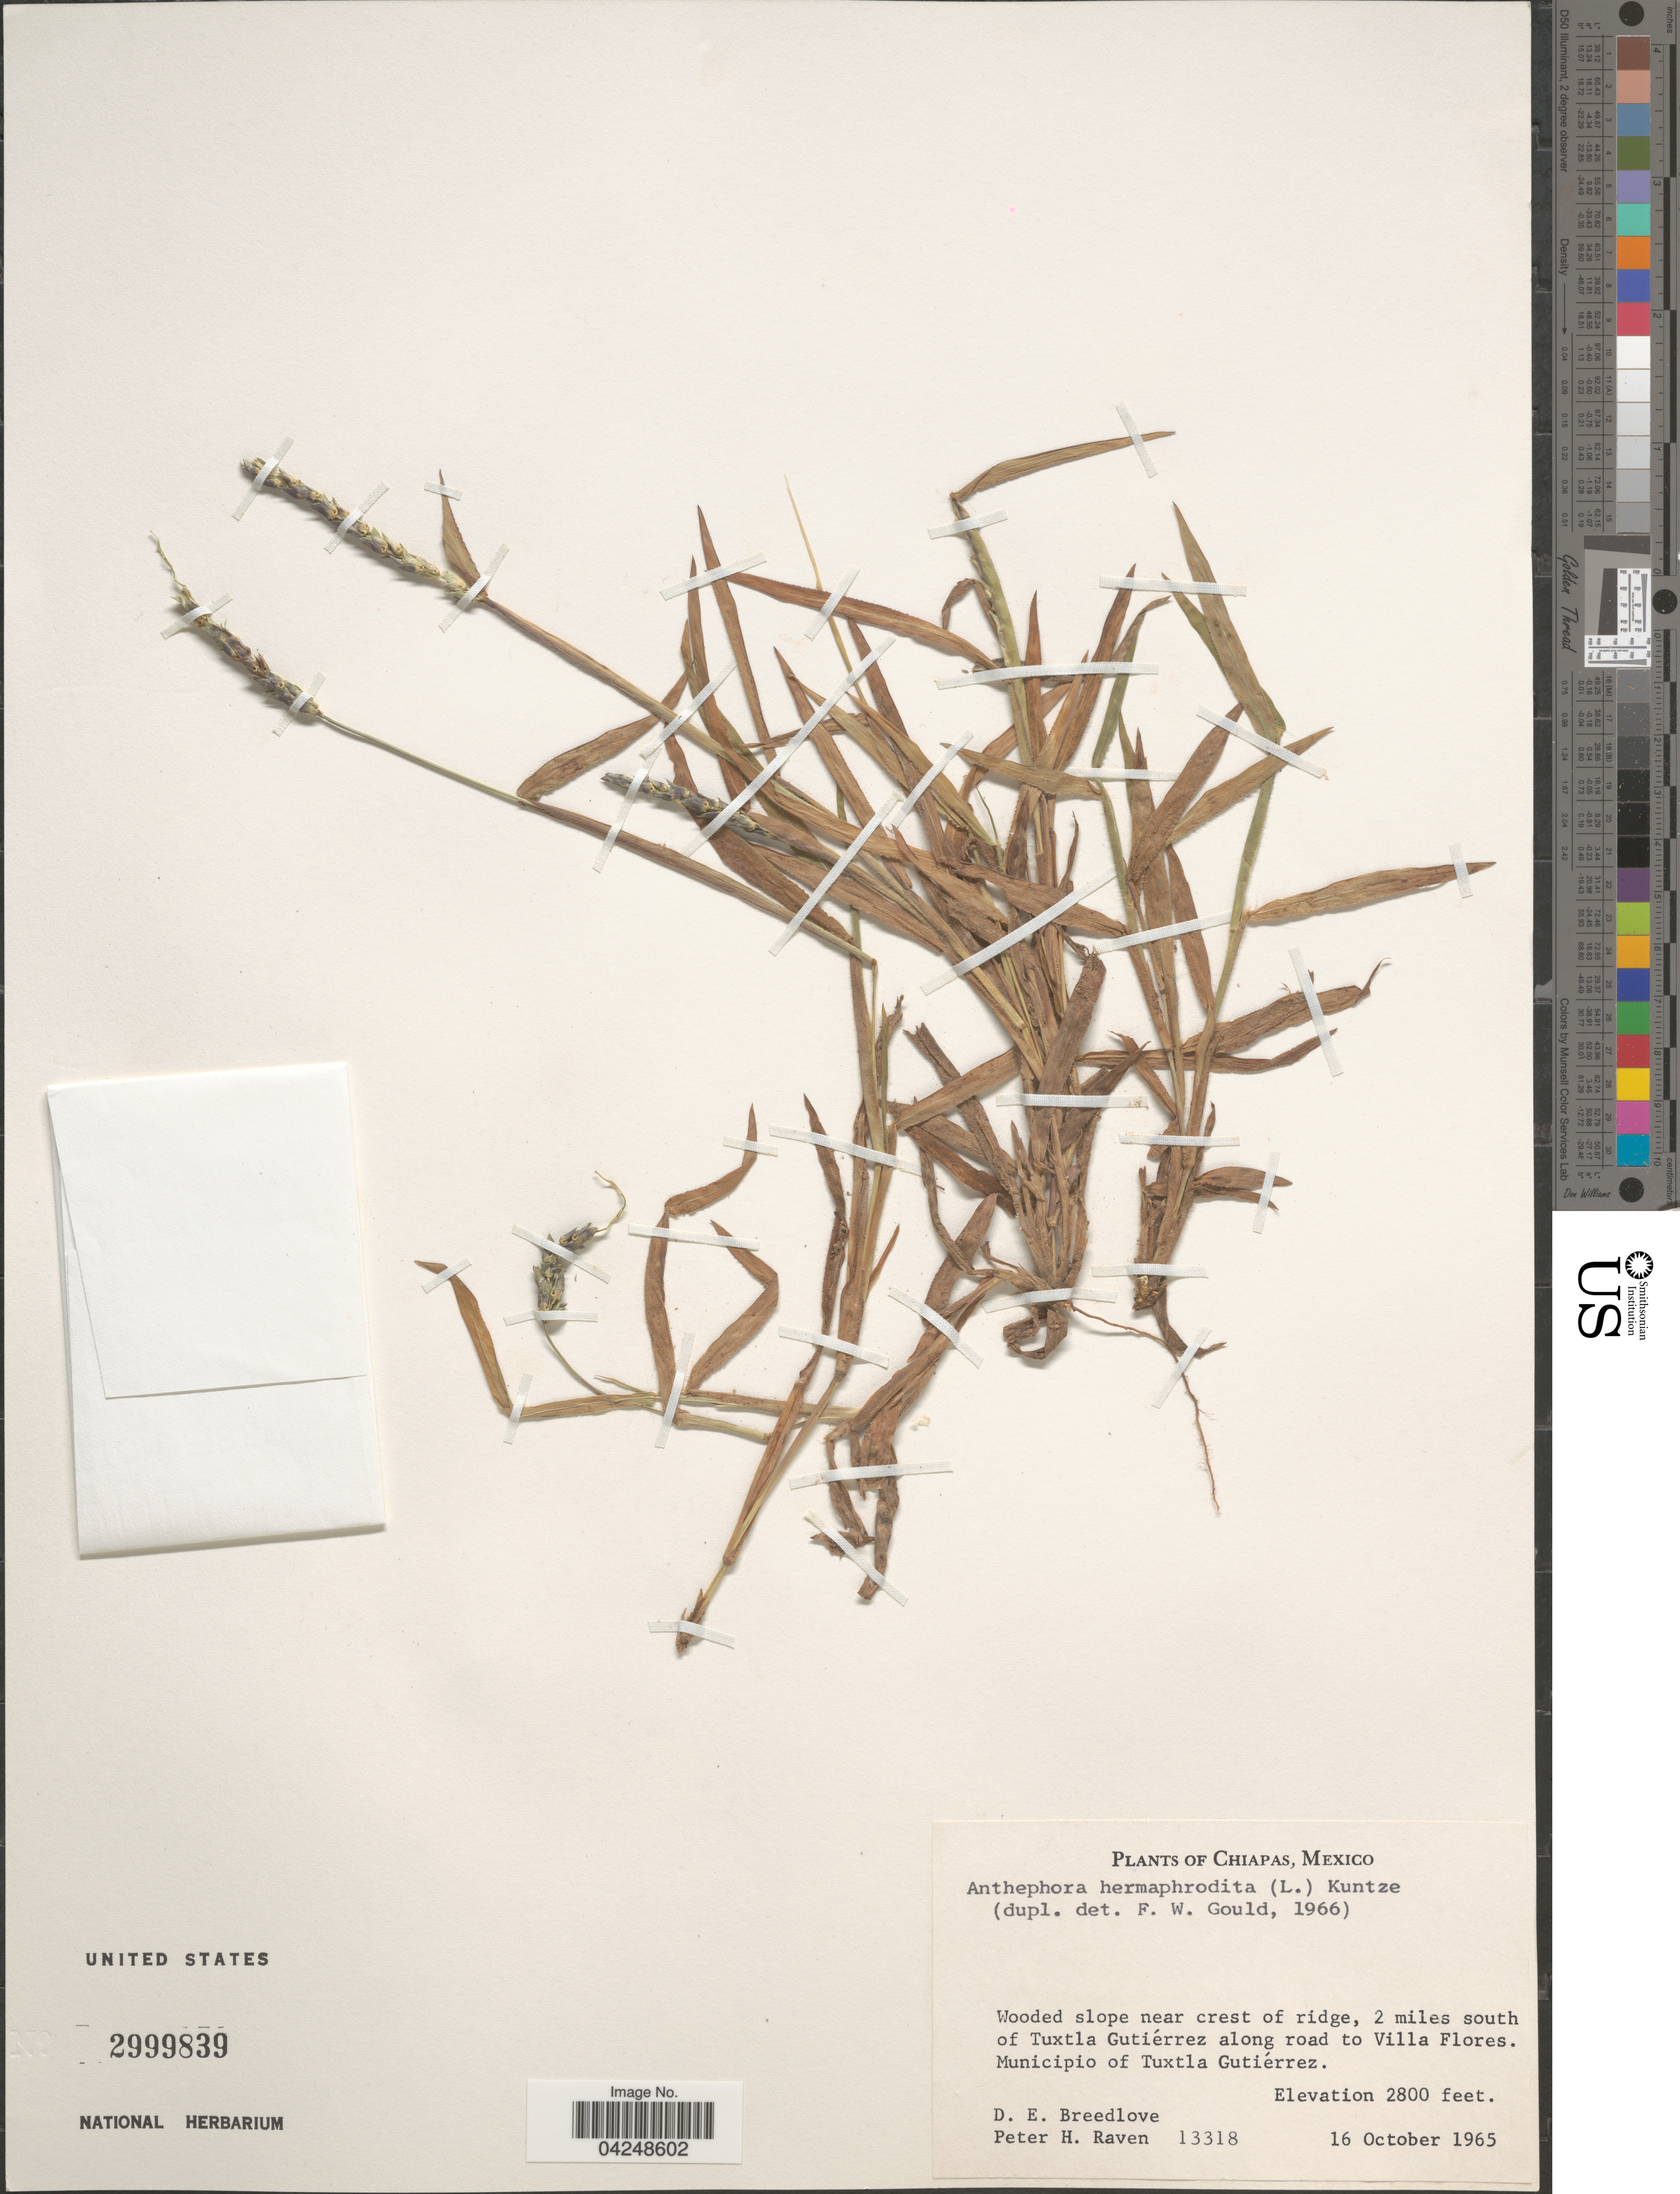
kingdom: Plantae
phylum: Tracheophyta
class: Liliopsida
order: Poales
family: Poaceae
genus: Anthephora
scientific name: Anthephora hermaphrodita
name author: (L.) Kuntze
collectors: D. E. Breedlove & P. Raven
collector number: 13318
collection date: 1965-10-16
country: Mexico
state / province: Chiapas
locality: Wooded slope near crest of ridge, 2 miles south of Tuxtla Gutiérrez along road to Villa Flores. Municipio of Tuxtla Gutiérrez.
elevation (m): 853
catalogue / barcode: US 2999839